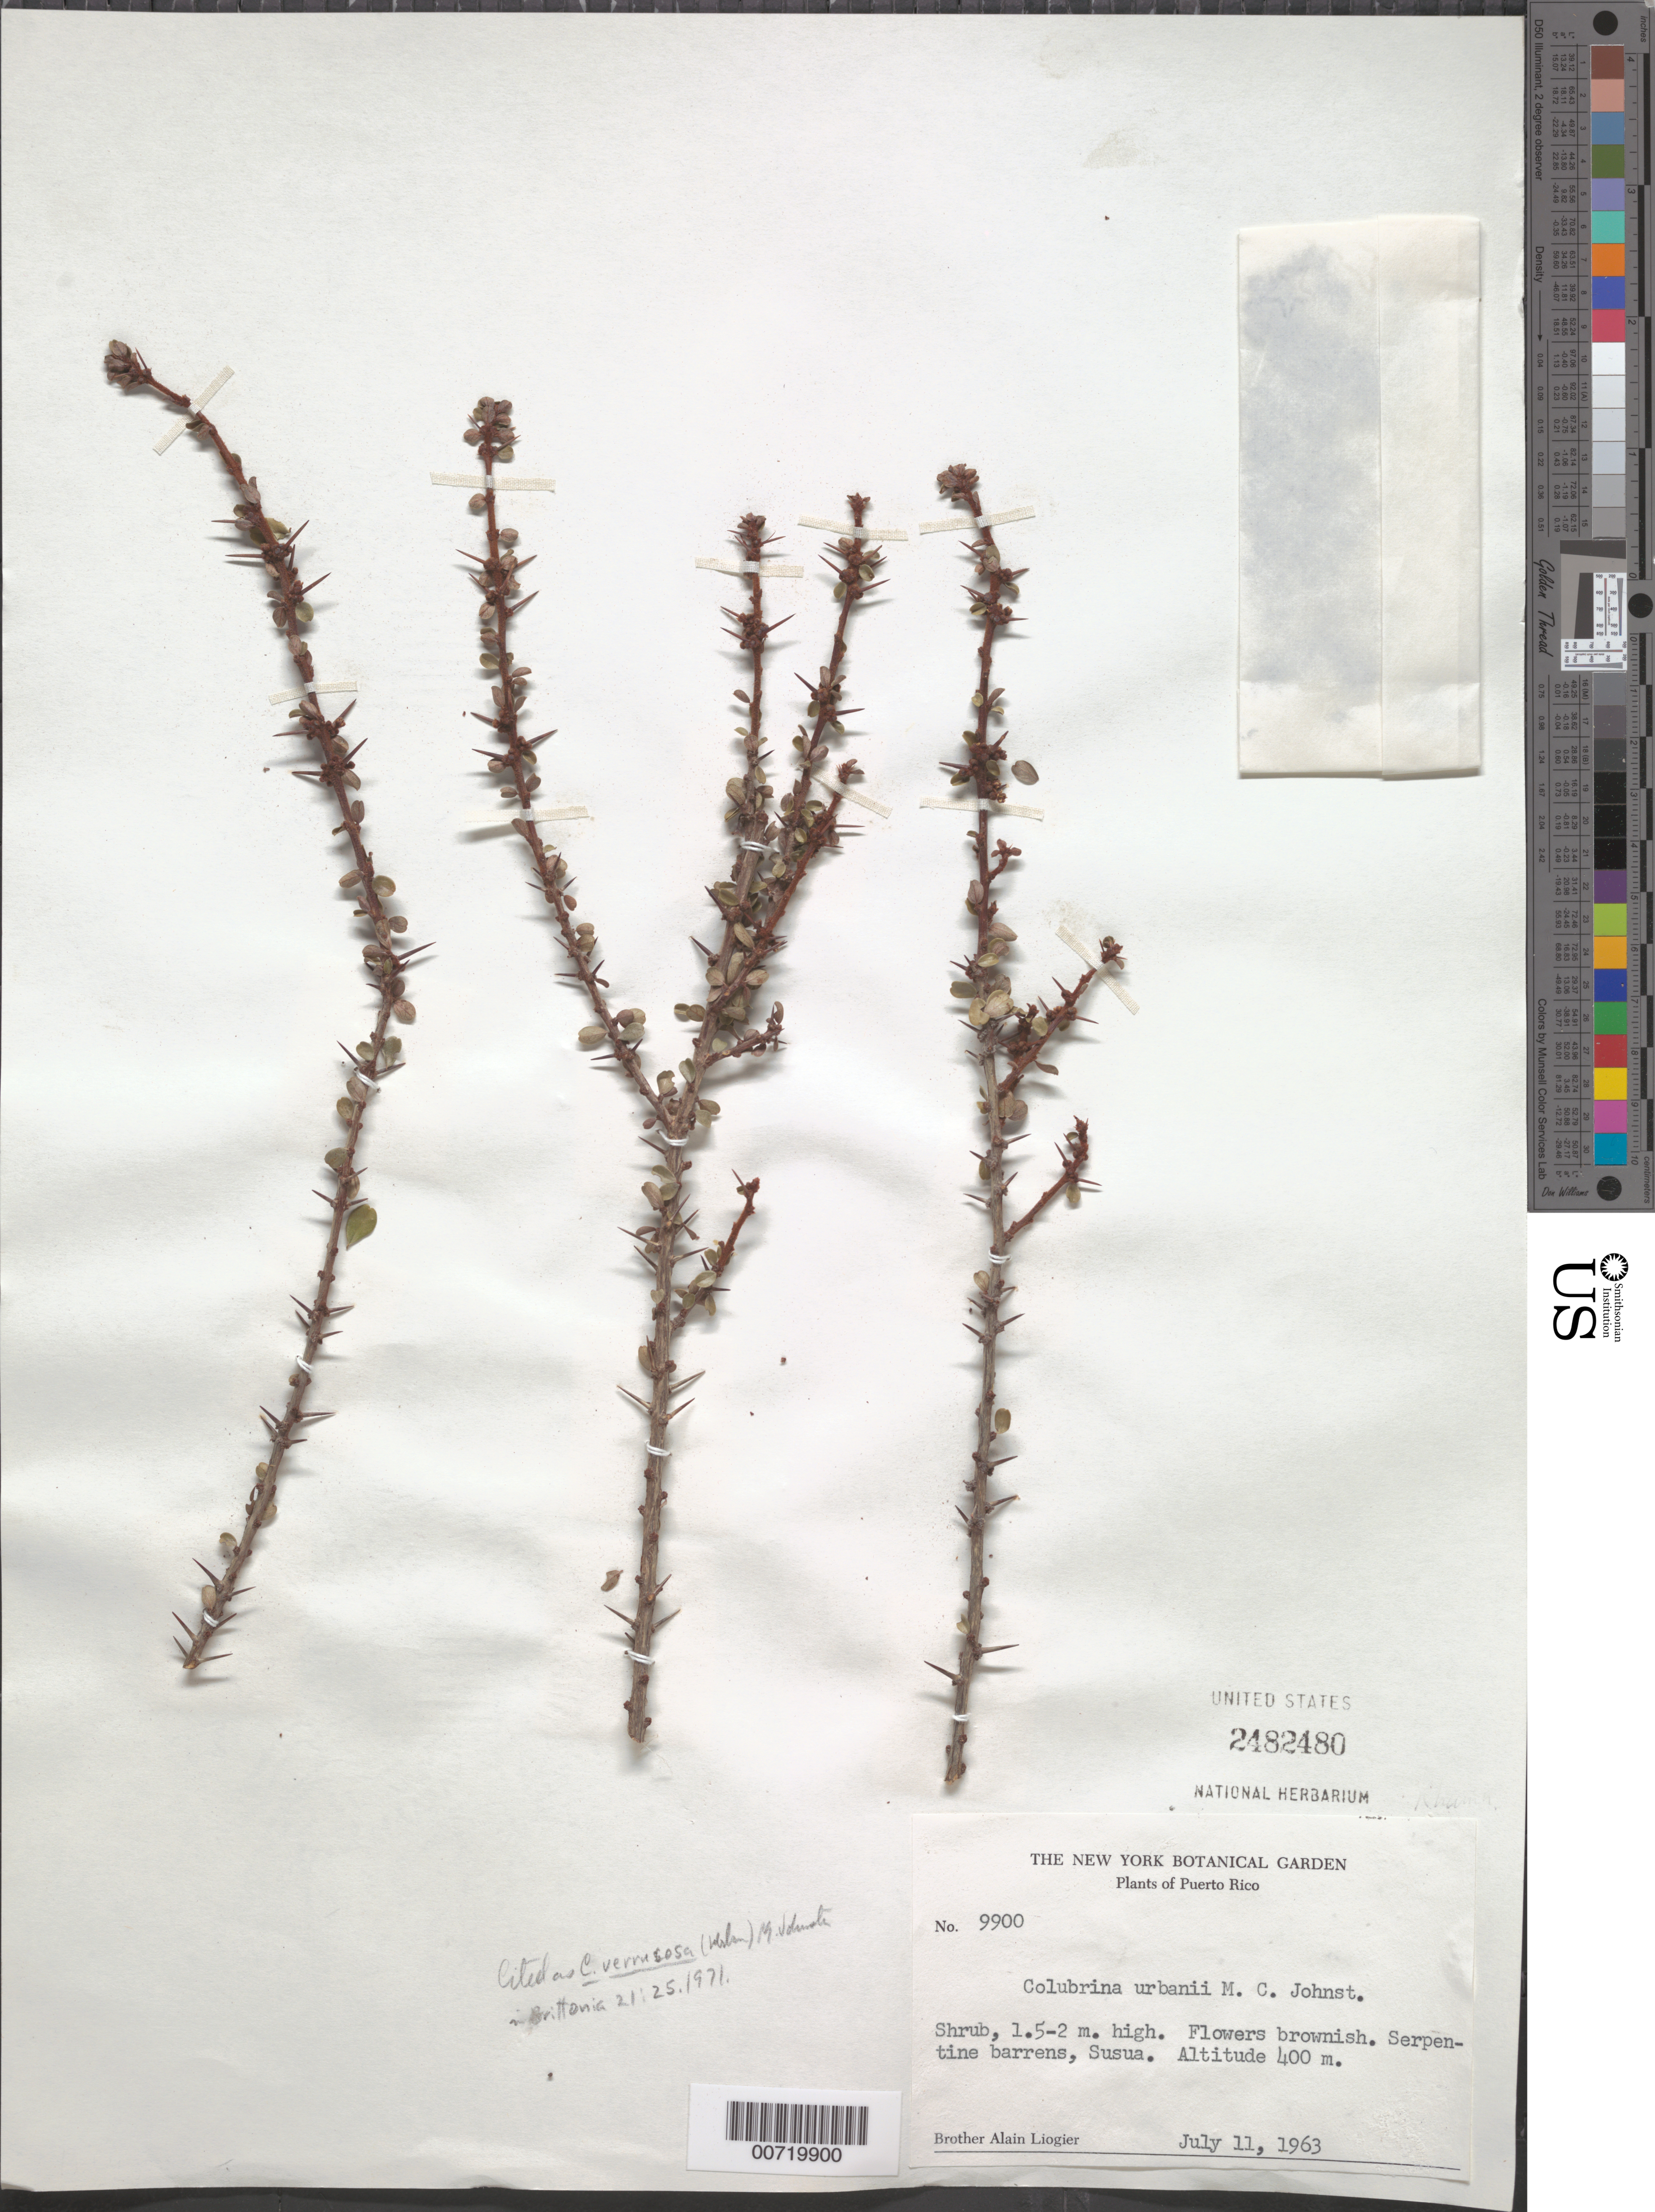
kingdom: Plantae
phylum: Tracheophyta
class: Magnoliopsida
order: Rosales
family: Rhamnaceae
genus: Colubrina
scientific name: Colubrina verrucosa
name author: (Urb.) M.C. Johnst.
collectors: A. H. Liogier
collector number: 9900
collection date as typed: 11 Jul 1963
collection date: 1963-07-11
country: Puerto Rico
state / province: Yauco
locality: Susua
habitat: Serpentine barrens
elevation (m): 400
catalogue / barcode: US 2482480